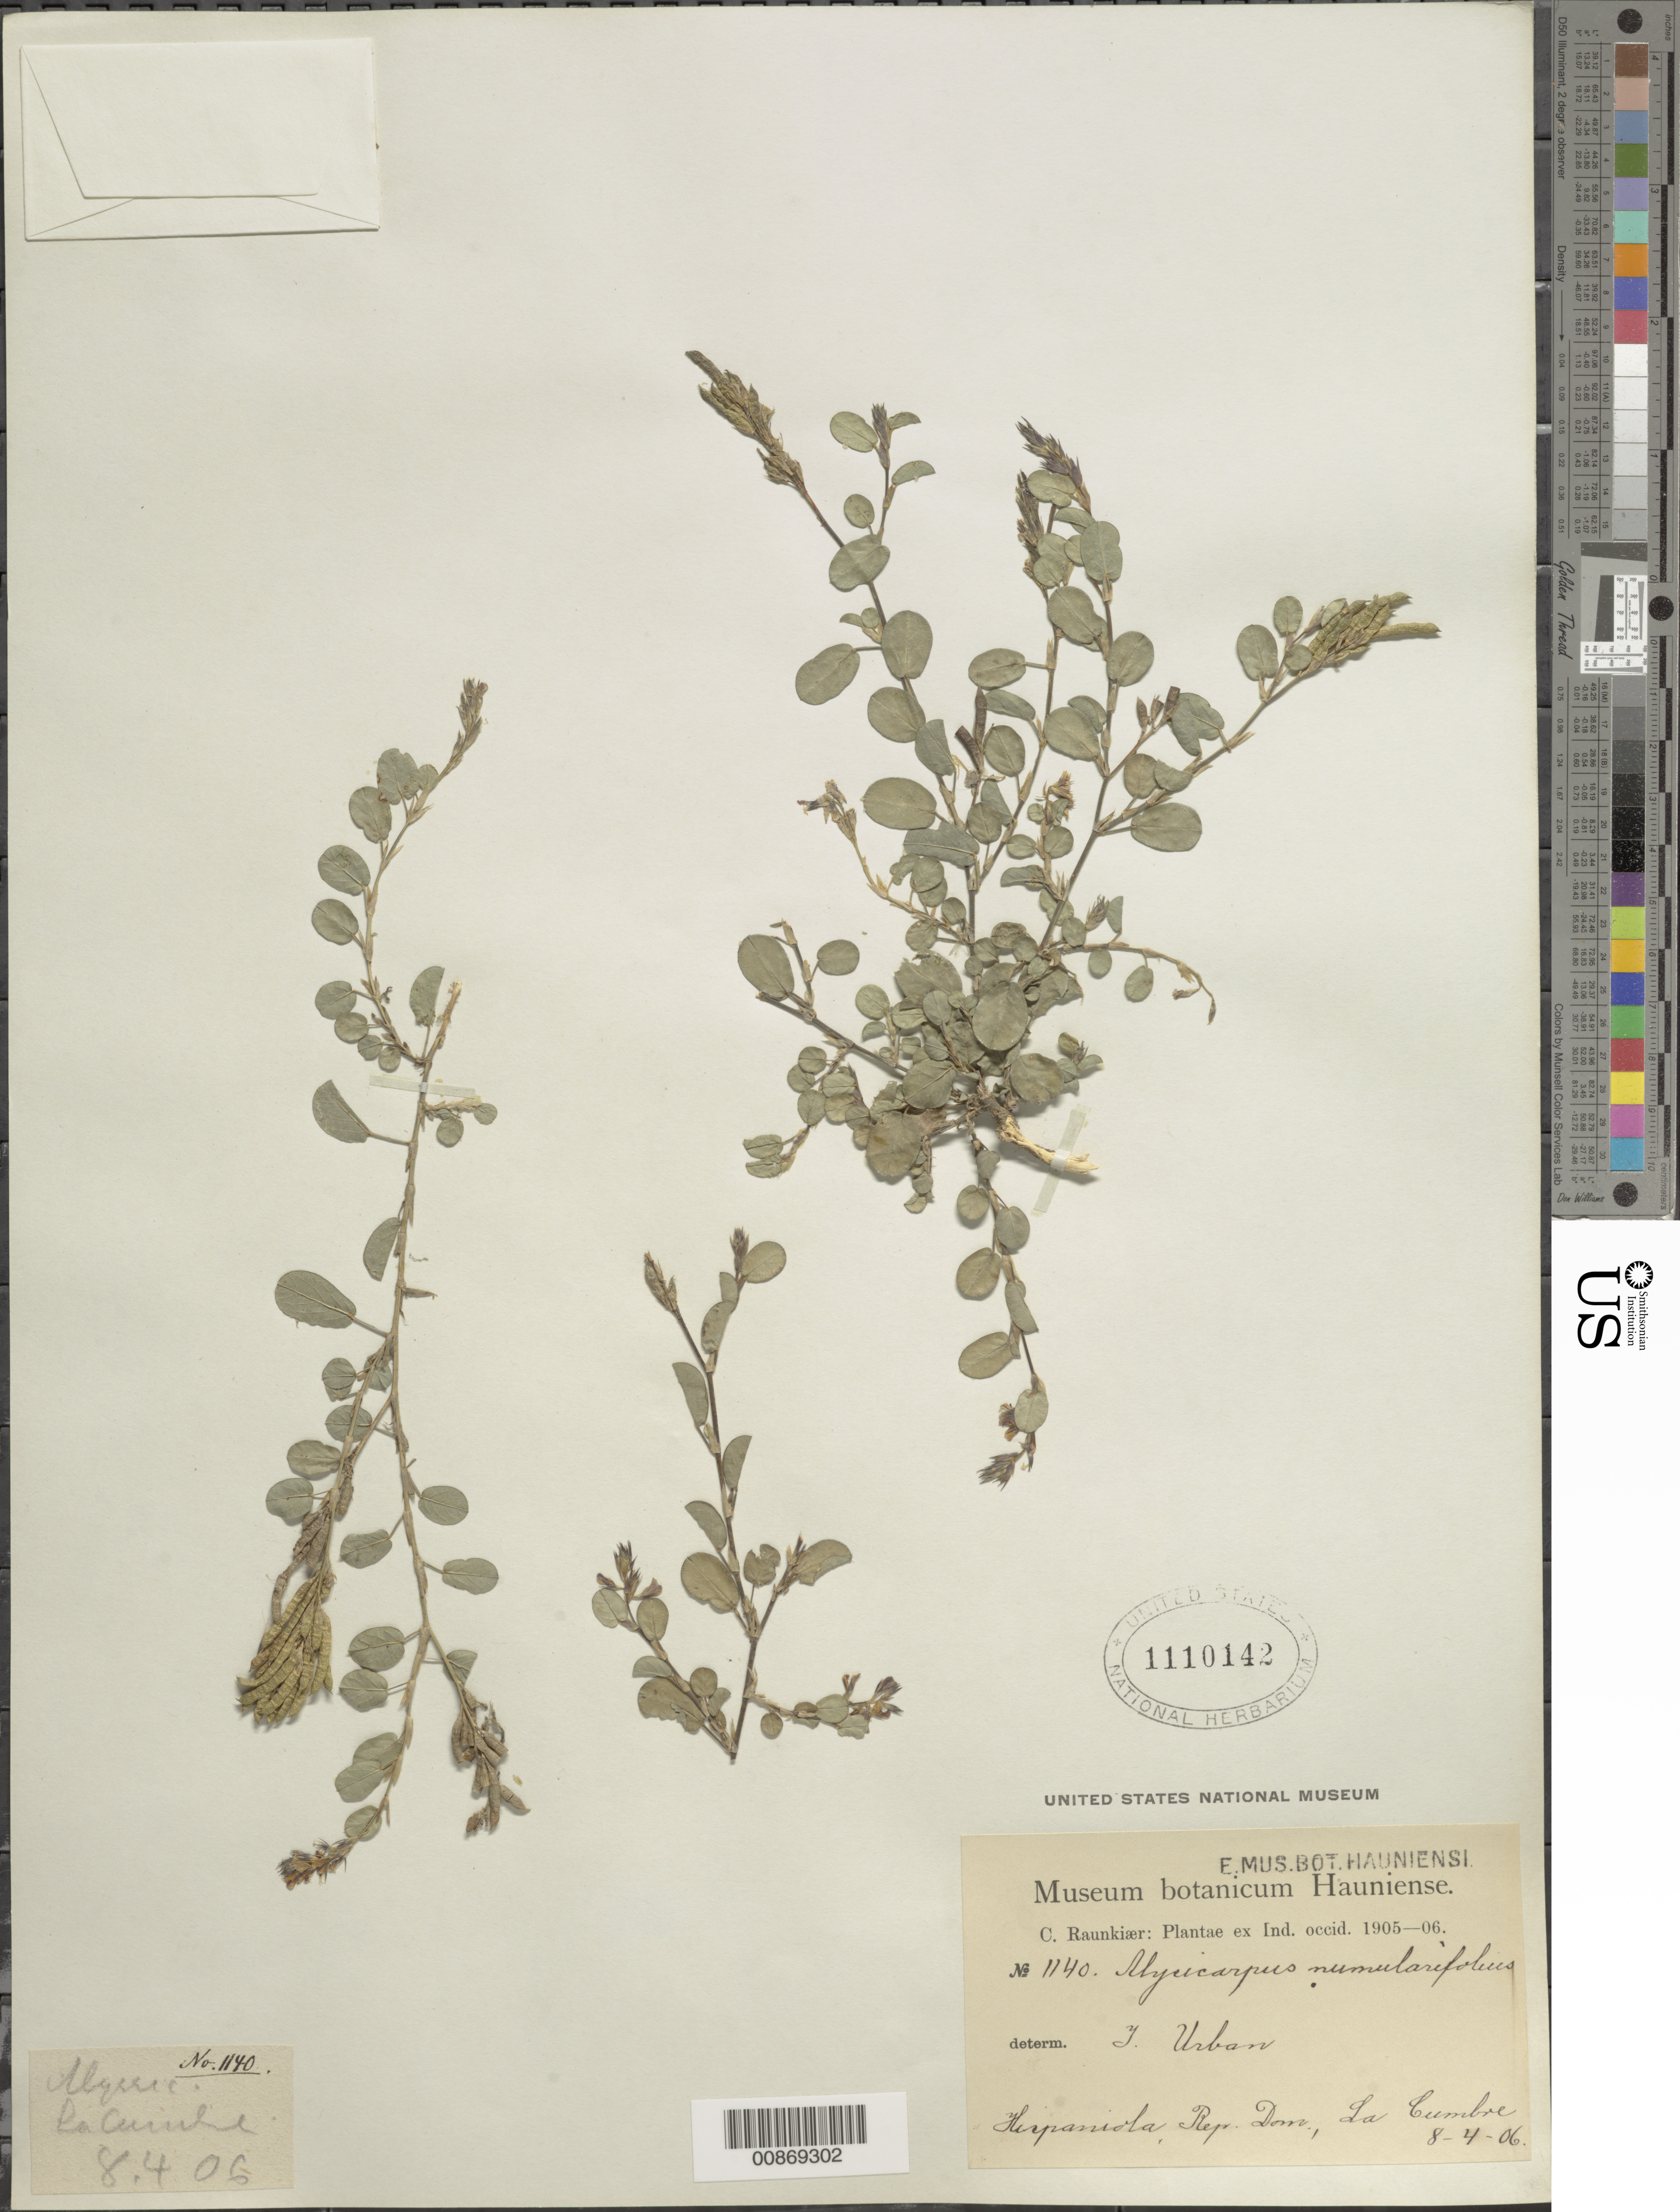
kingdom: Plantae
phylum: Tracheophyta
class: Magnoliopsida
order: Fabales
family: Fabaceae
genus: Alysicarpus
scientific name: Alysicarpus vaginalis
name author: (L.) DC.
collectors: C. C. Raunkiaer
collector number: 1140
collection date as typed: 08 Apr 1906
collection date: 1906-04-08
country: Dominican Republic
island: Hispaniola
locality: La Cumbre.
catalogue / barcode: US 1110142